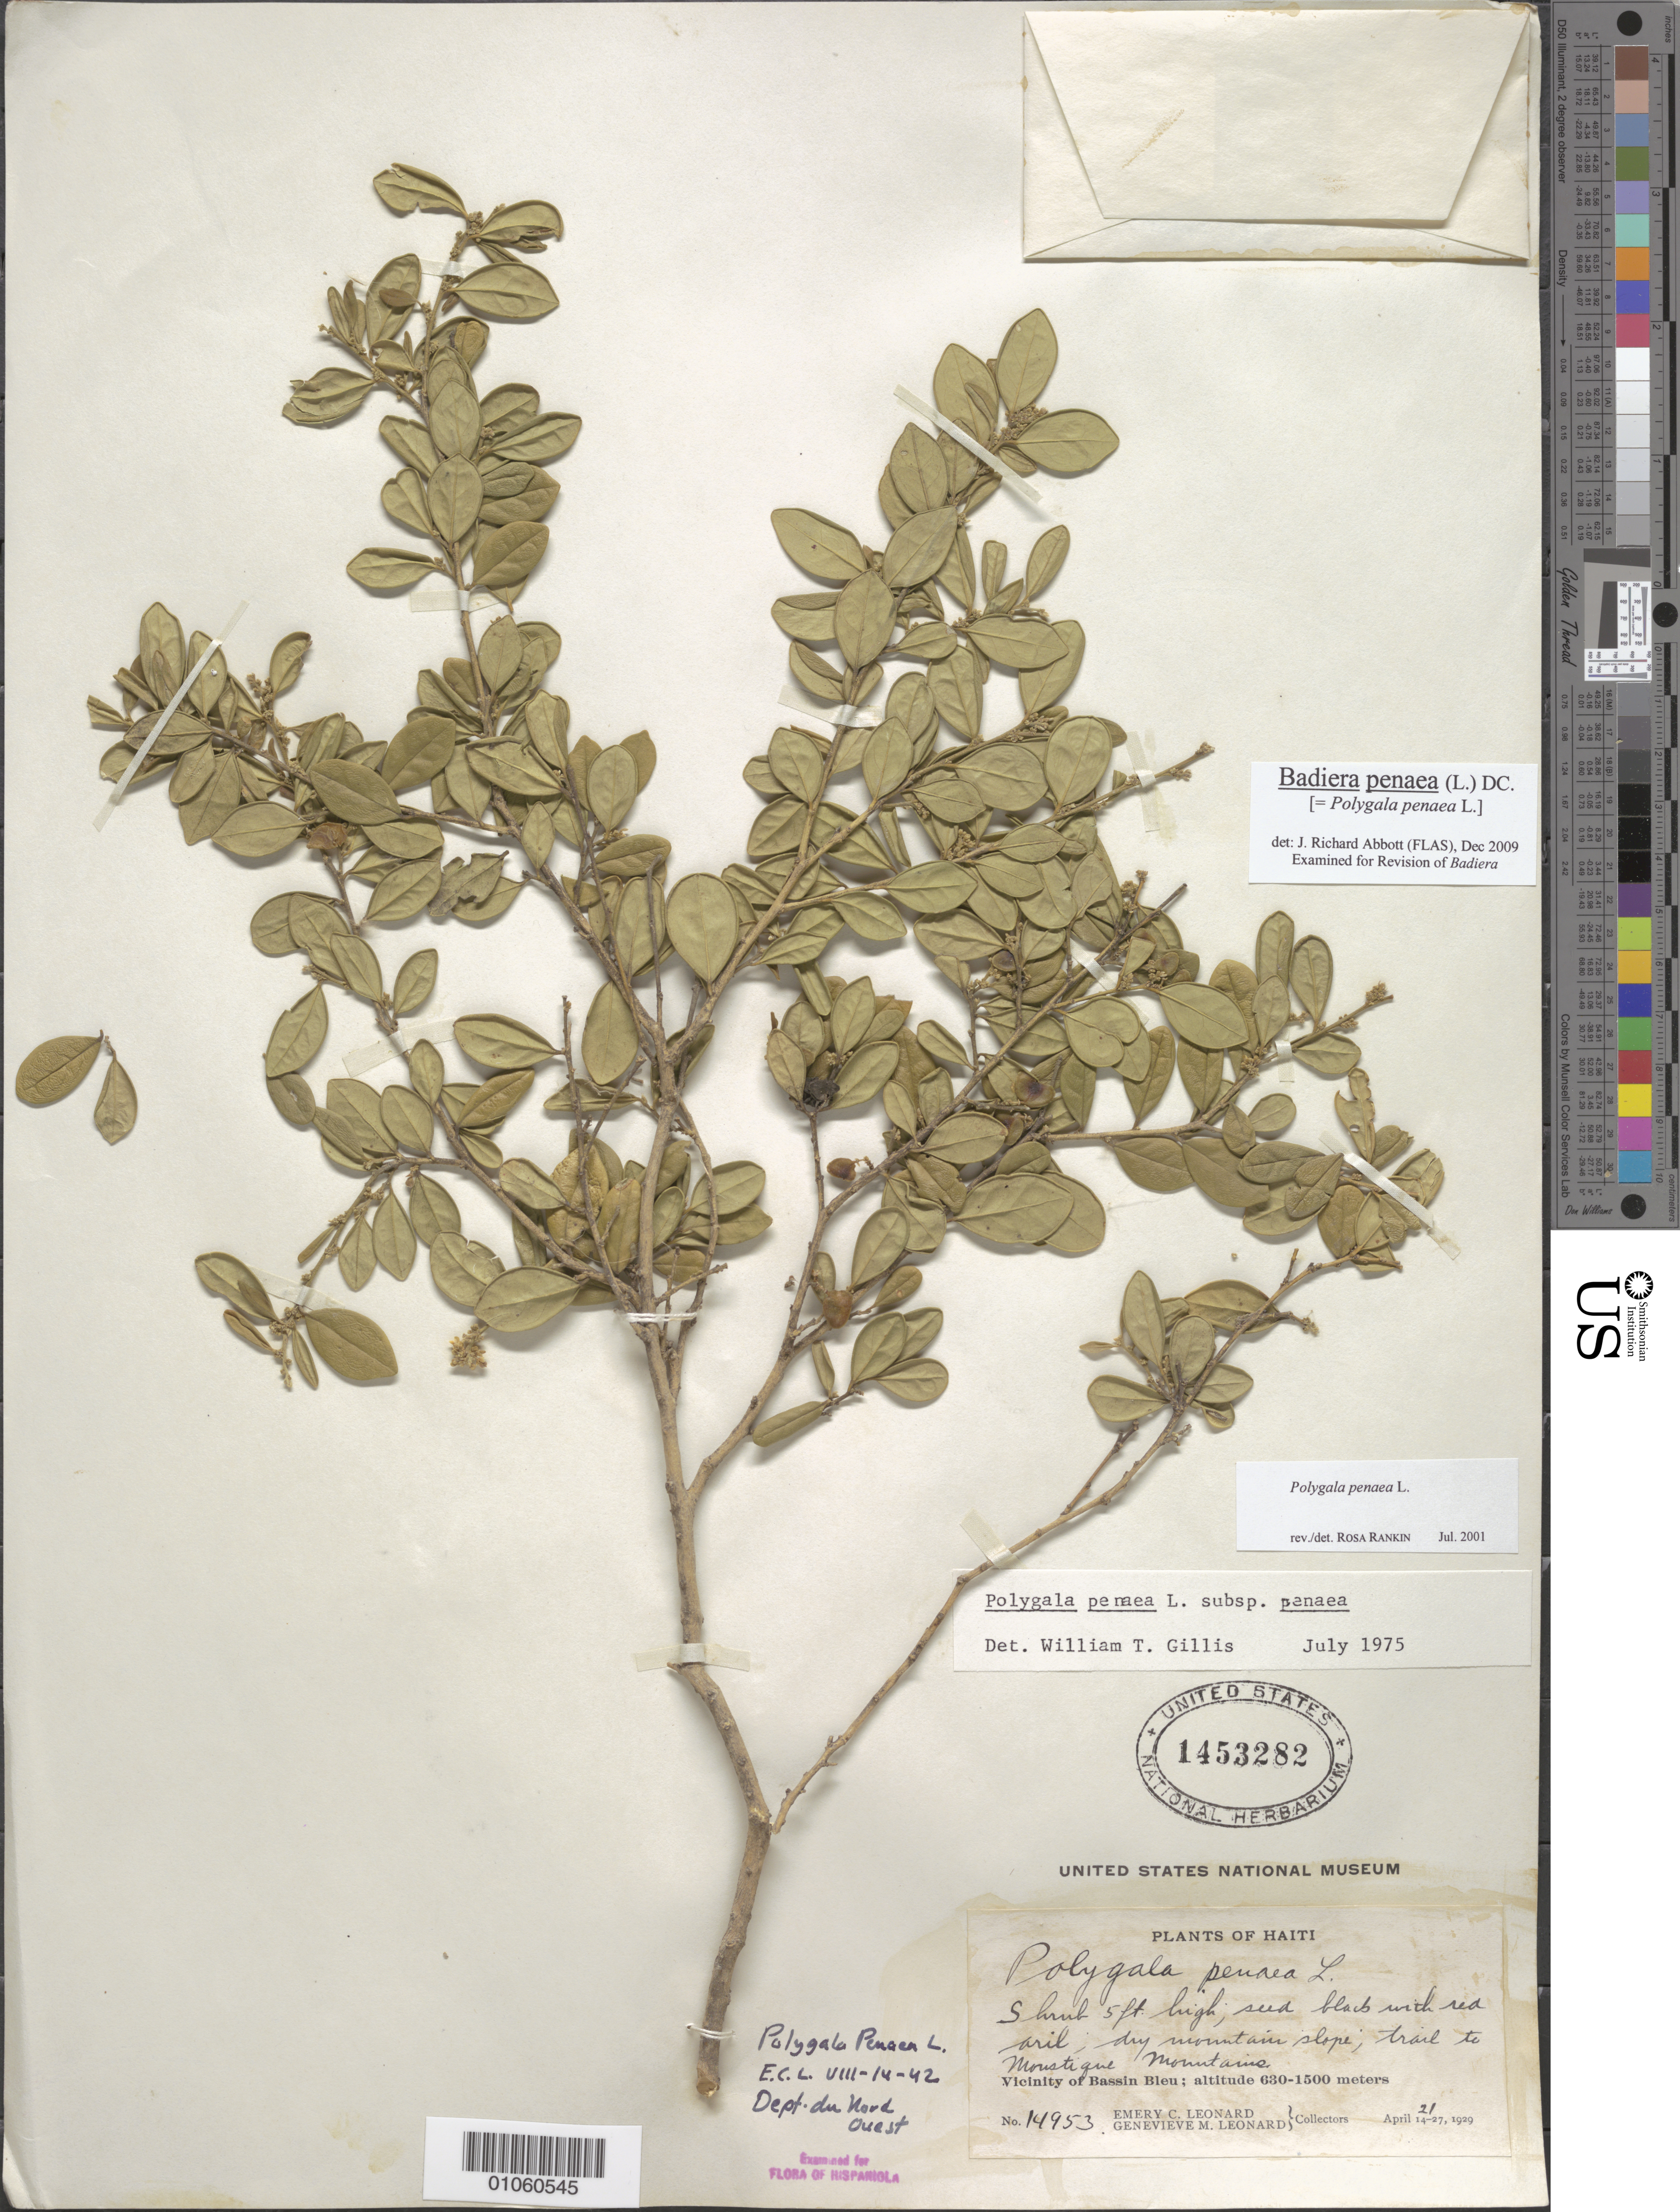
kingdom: Plantae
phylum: Tracheophyta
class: Magnoliopsida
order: Fabales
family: Polygalaceae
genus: Badiera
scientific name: Badiera penaea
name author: (L.) DC.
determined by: Abbott, J. R., (FLAS)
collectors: E. C. Leonard & G. M. Leonard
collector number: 14953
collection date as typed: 21 Apr 1929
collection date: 1929-04-21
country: Haiti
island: Hispaniola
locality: Bassin Bleu vicinity, trail to Monstique Mountains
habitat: Dry mountain slope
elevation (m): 630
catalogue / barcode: US 1453282